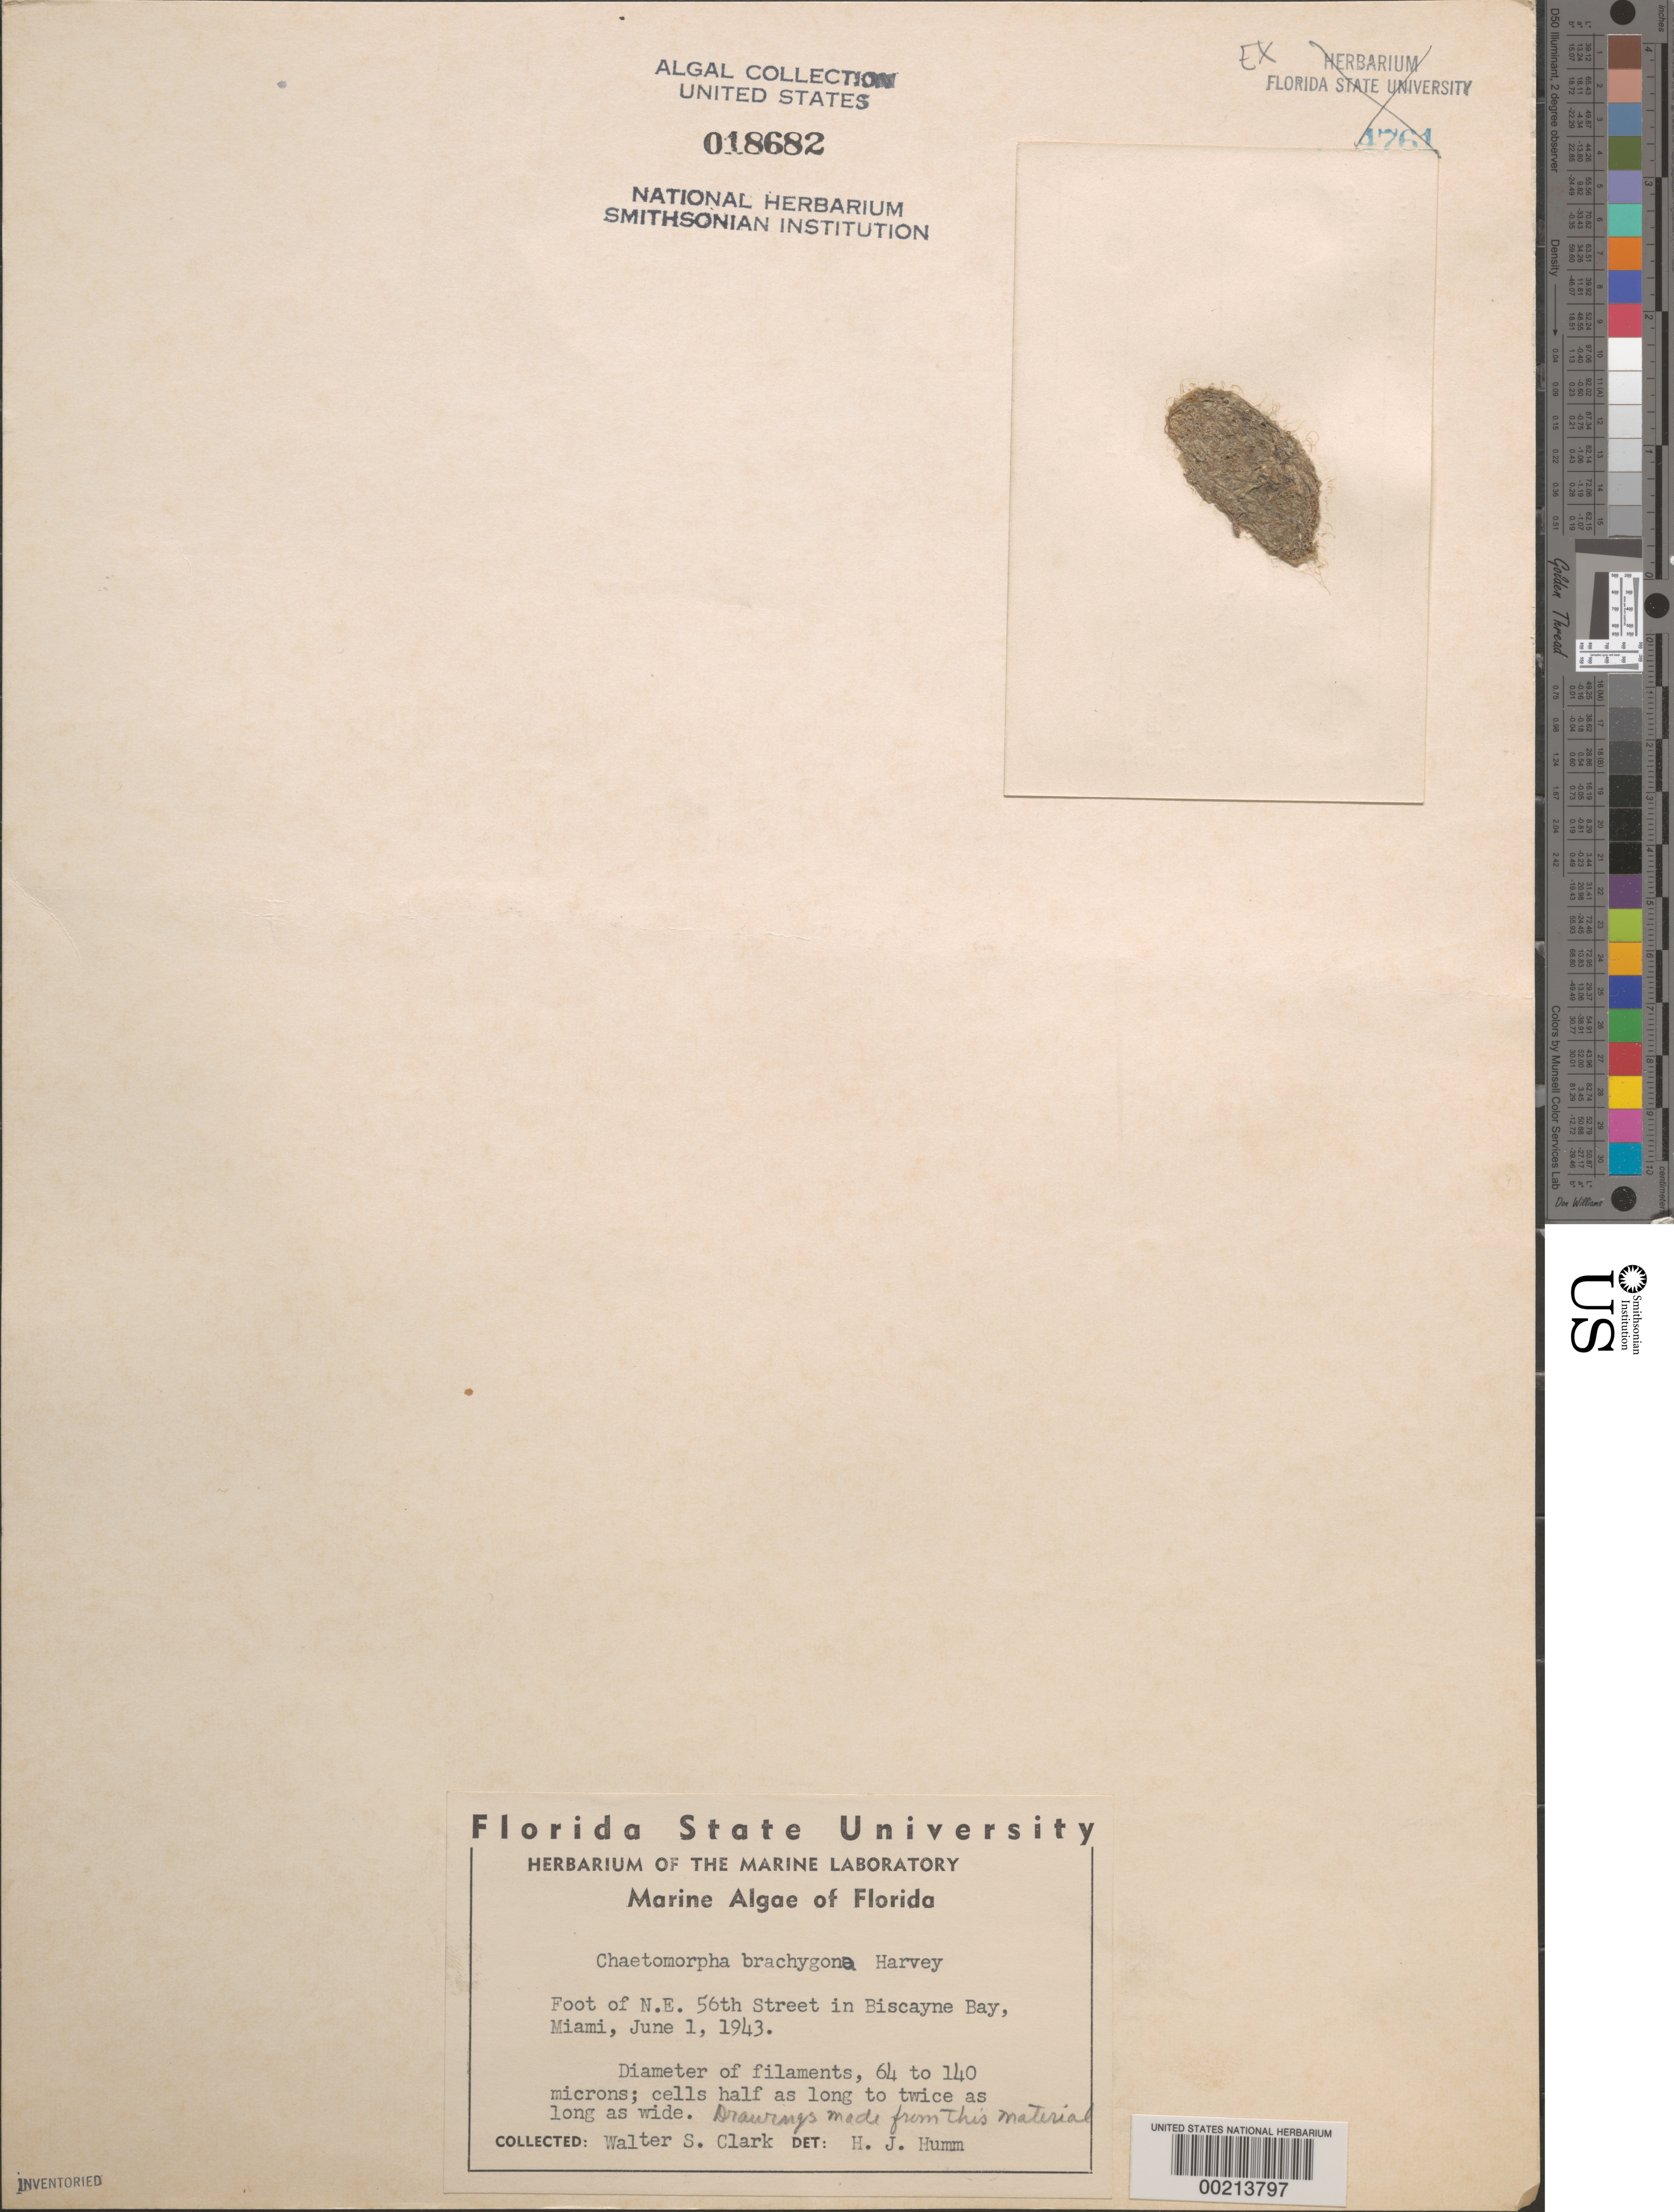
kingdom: Plantae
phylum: Chlorophyta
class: Ulvophyceae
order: Cladophorales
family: Cladophoraceae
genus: Chaetomorpha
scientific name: Chaetomorpha brachygona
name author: Harv.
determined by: Humm, Harold J.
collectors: W. S. Clark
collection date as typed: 01 Jun 1943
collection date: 1943-06-01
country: United States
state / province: Florida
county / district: Miami-Dade County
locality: Biscayne Bay, Miami, foot of N.E. 56th Street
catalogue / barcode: US 18682